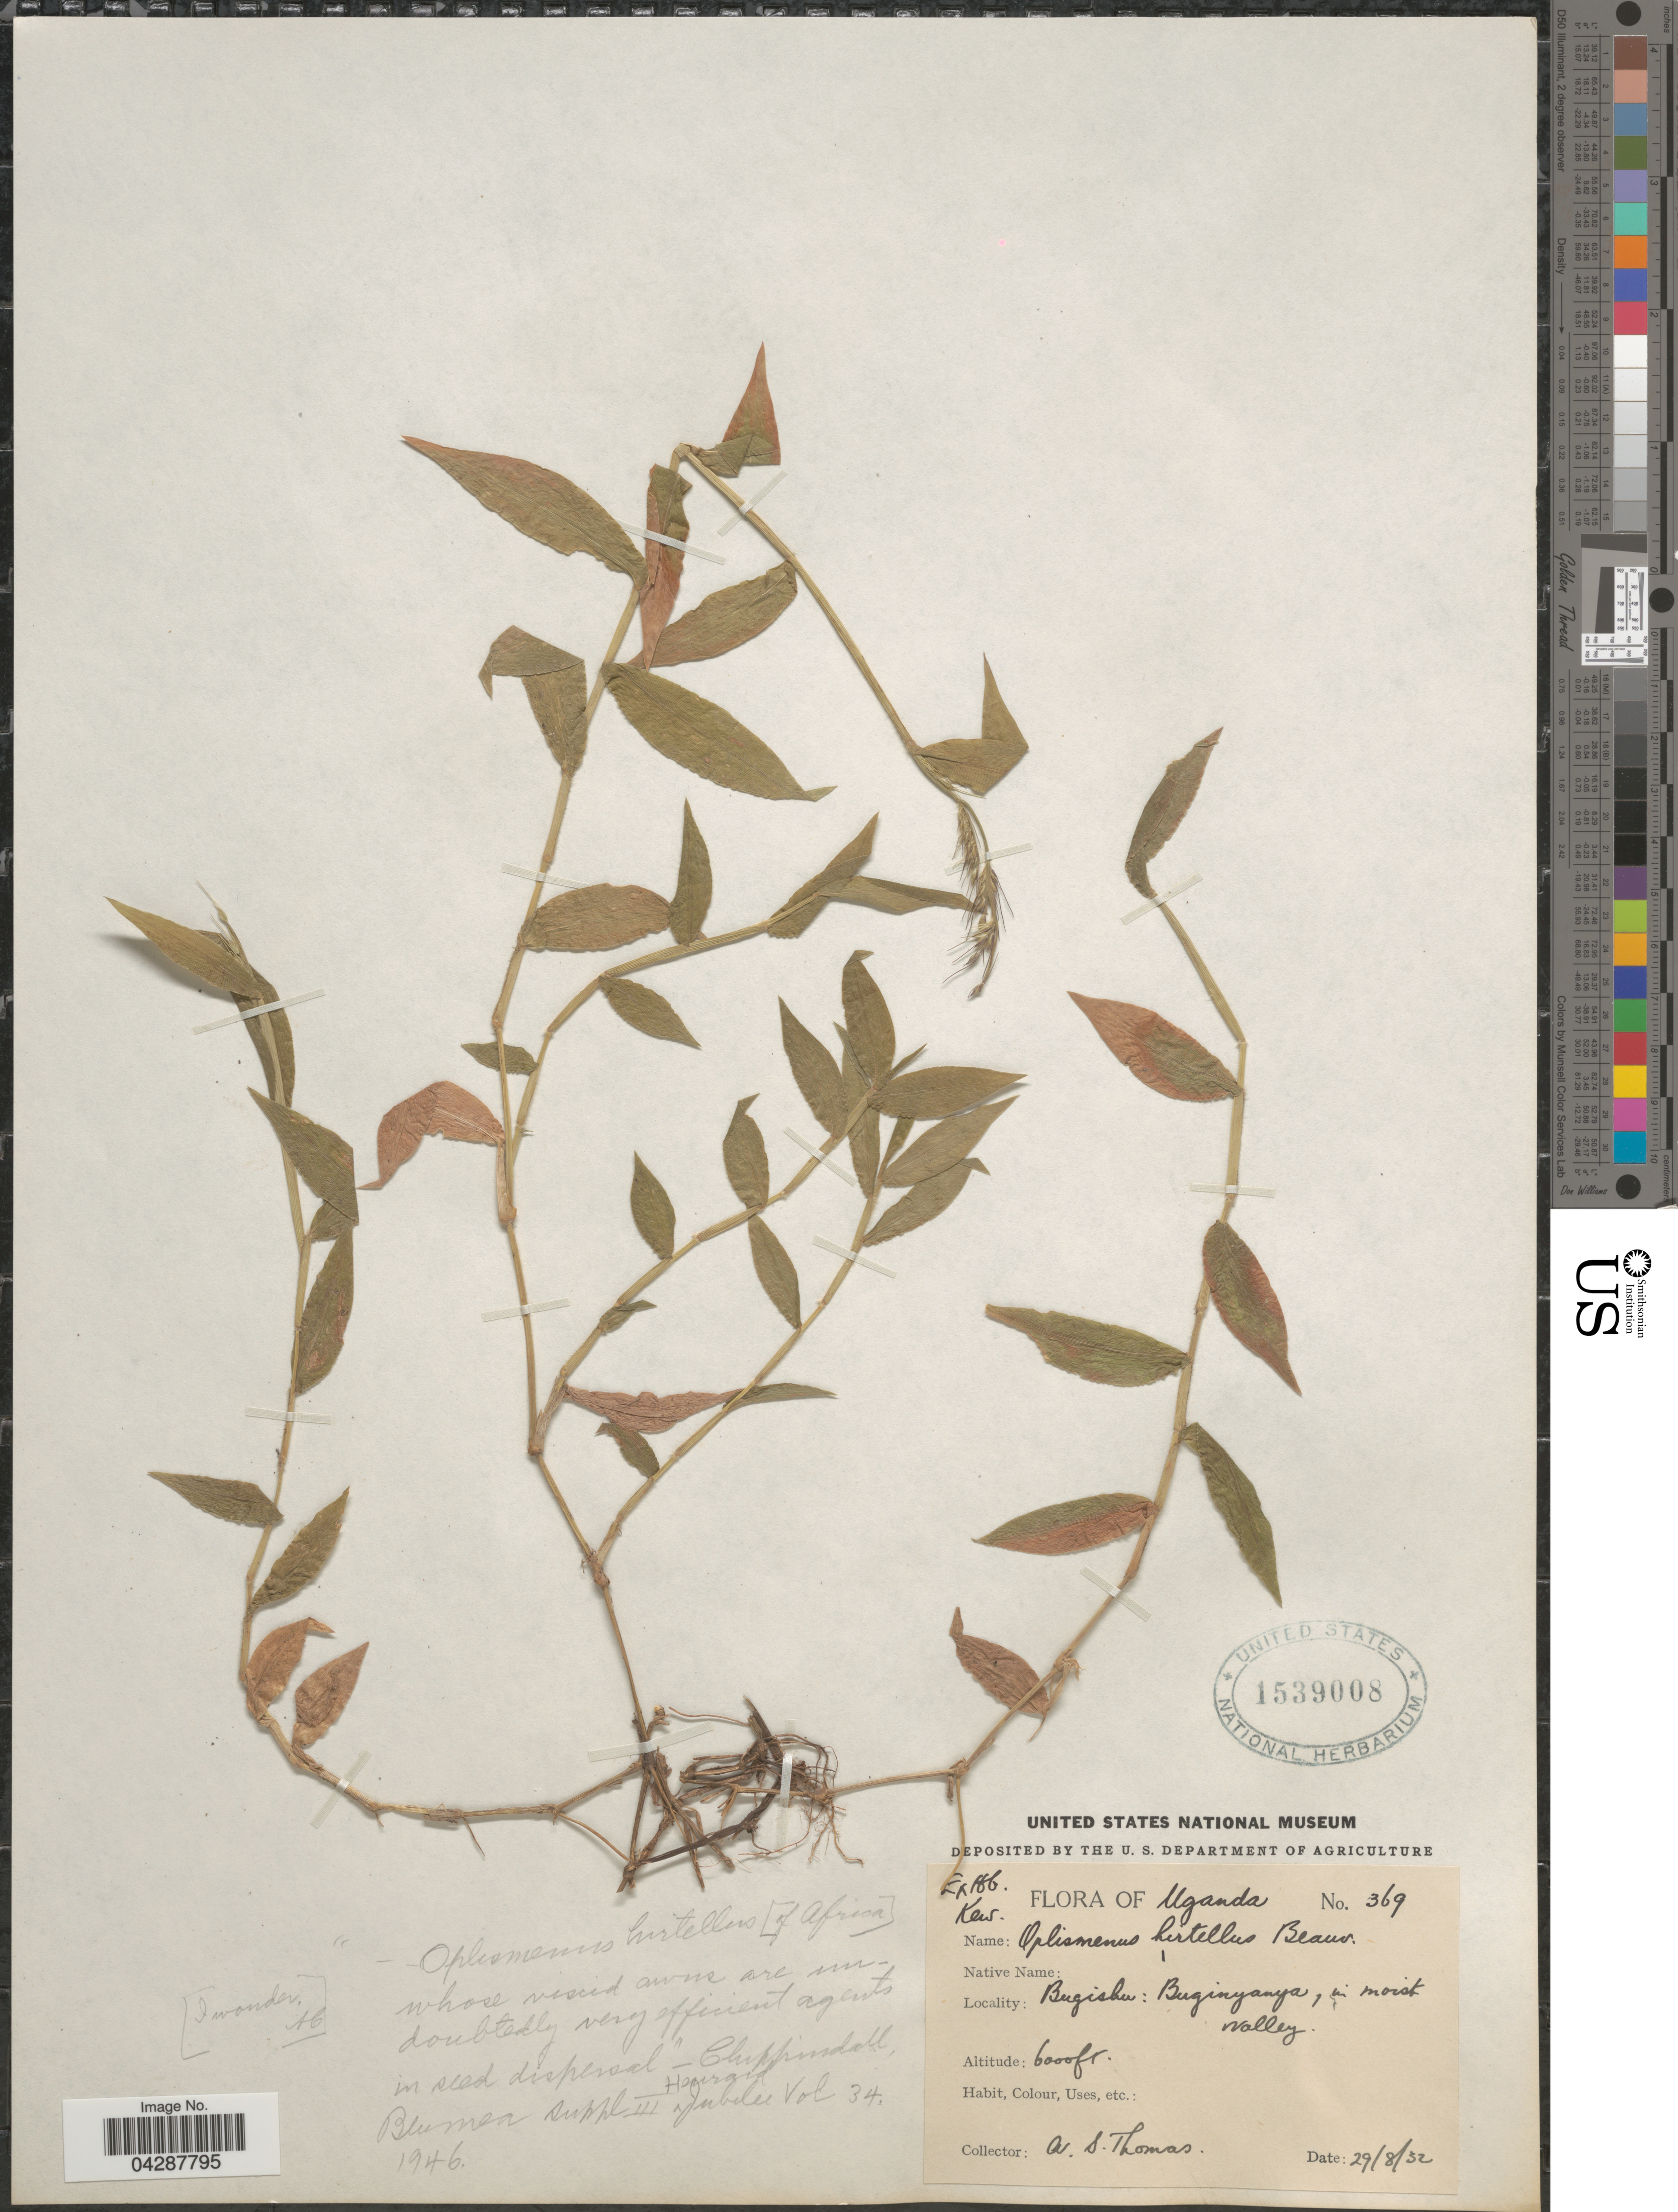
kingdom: Plantae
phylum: Tracheophyta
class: Liliopsida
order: Poales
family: Poaceae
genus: Oplismenus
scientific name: Oplismenus hirtellus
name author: (L.) P. Beauv.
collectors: A. Thomas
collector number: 369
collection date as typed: Transcribed d/m/y: 29/8/32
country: Uganda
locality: Bugishu: Buginyanya, in moist valley.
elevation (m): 183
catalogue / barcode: US 1539008